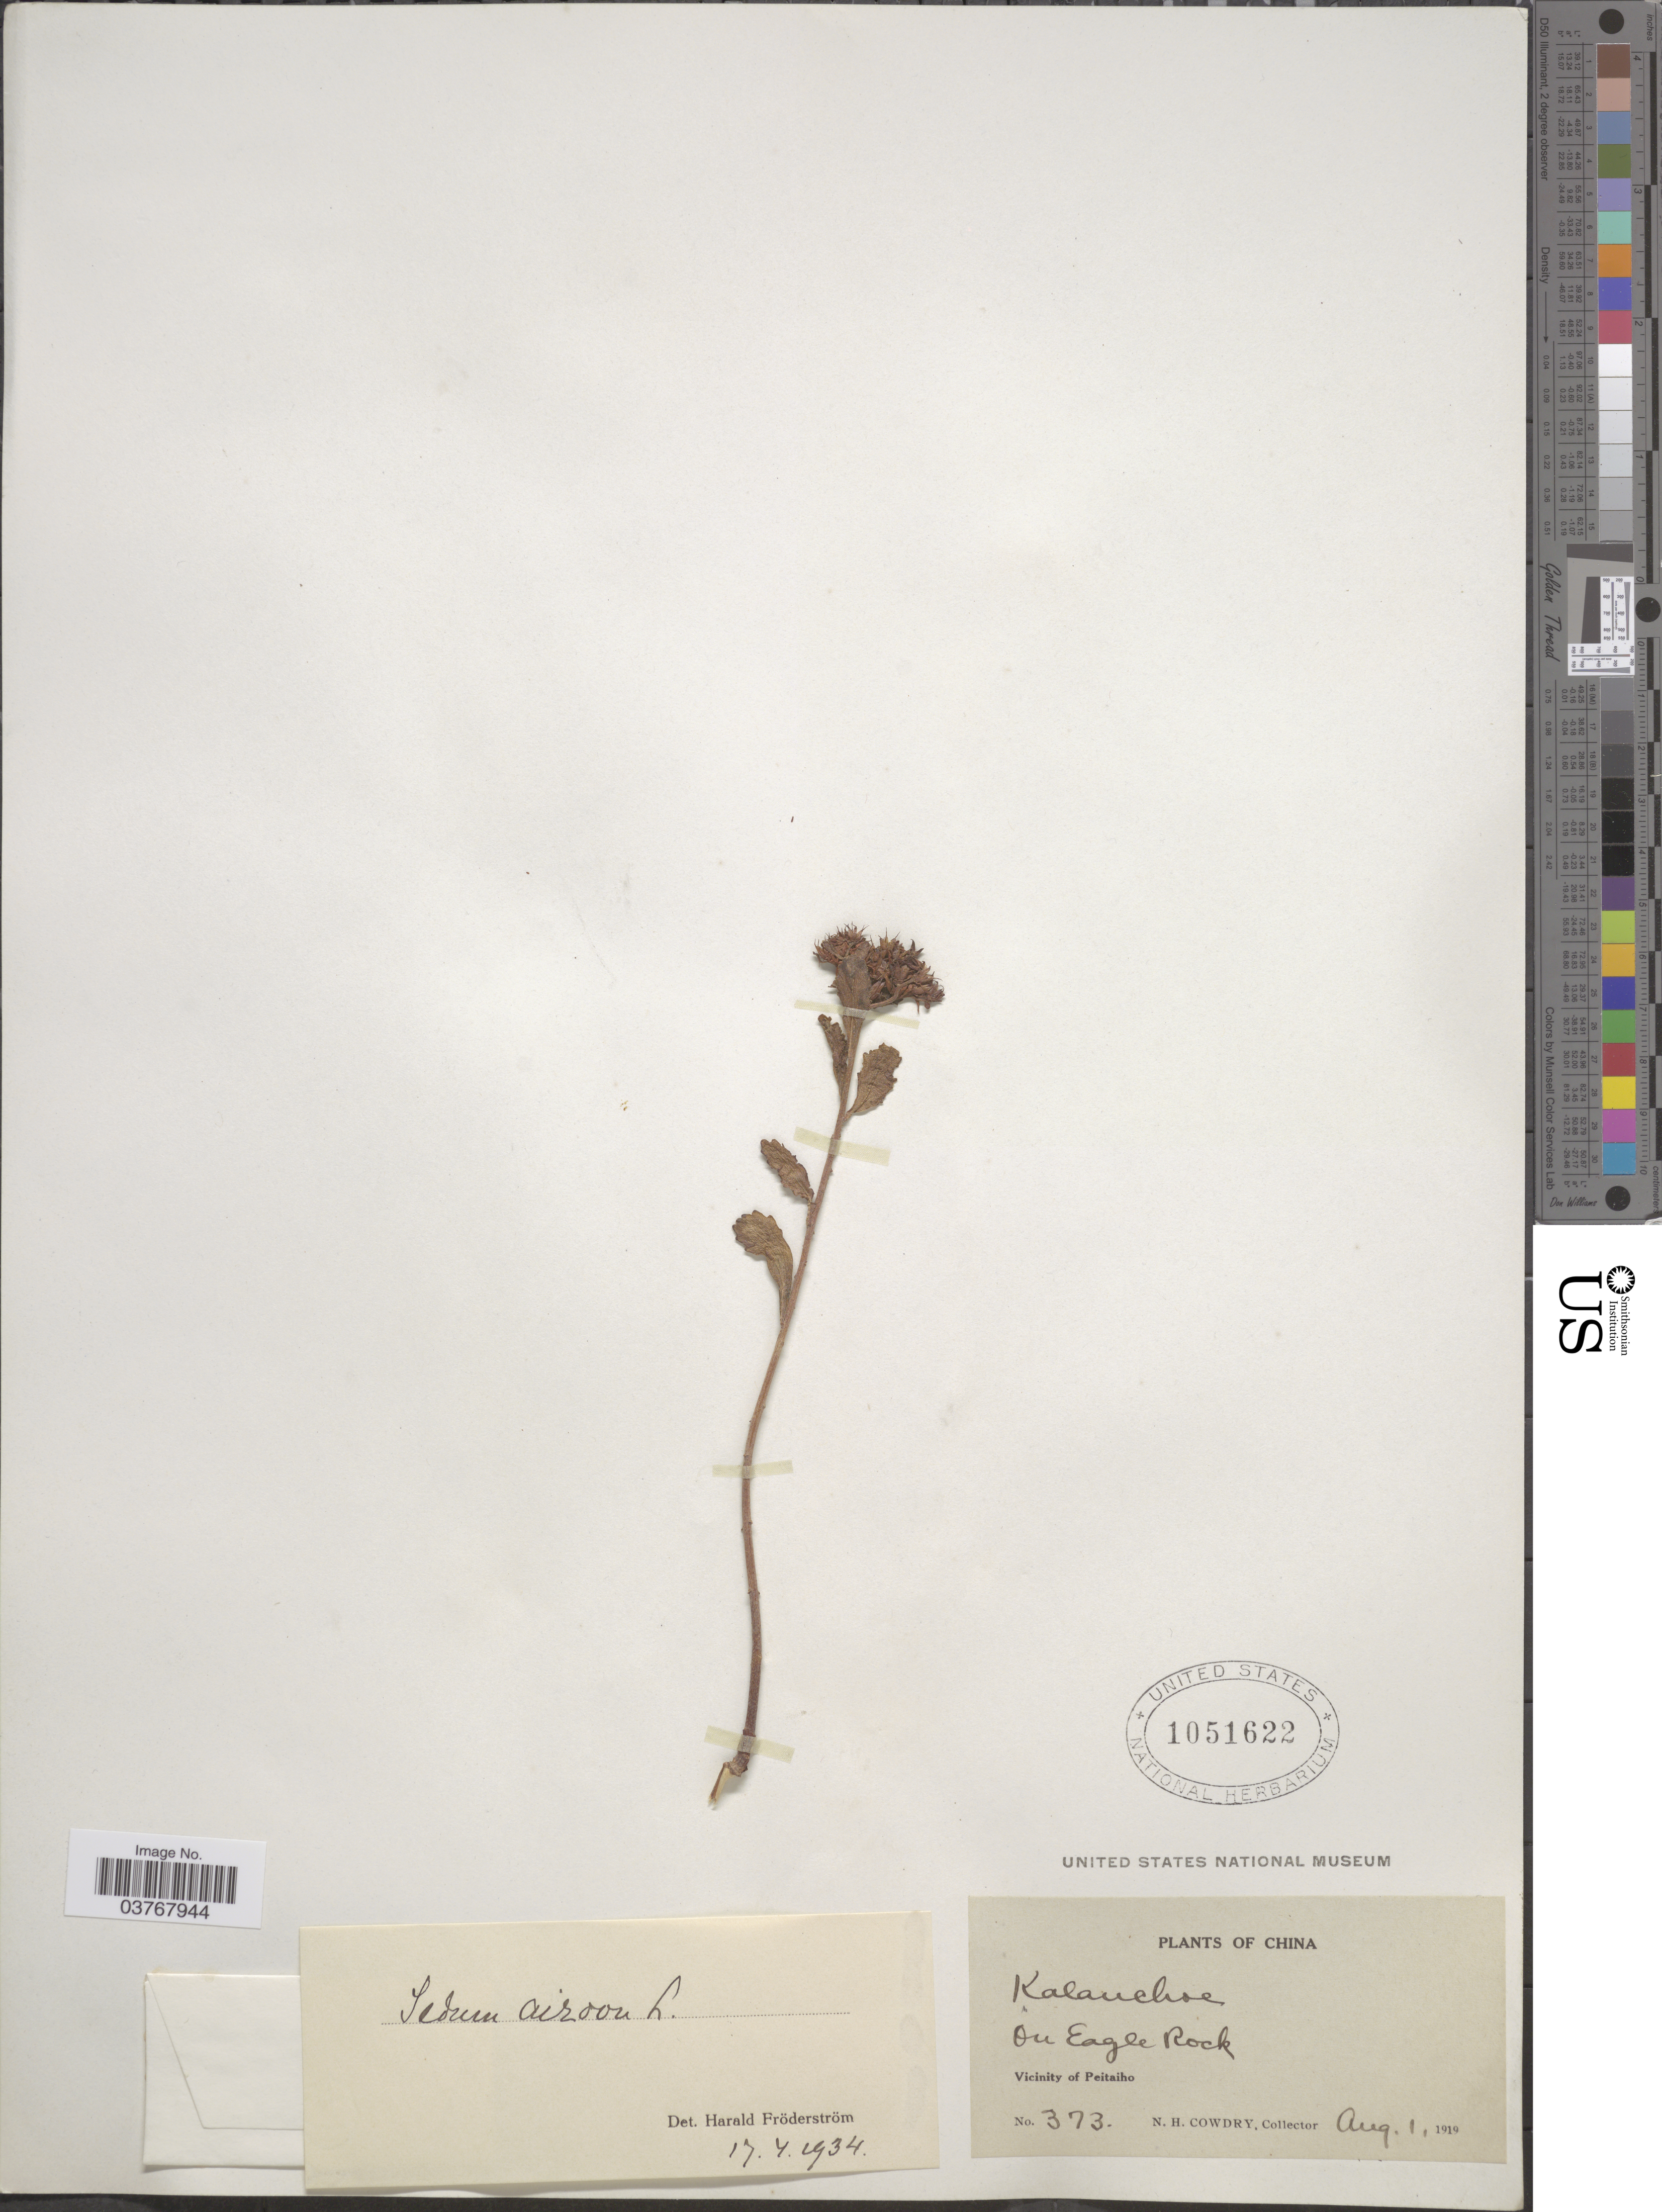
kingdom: Plantae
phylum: Tracheophyta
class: Magnoliopsida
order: Saxifragales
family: Crassulaceae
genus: Phedimus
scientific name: Phedimus aizoon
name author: (L.) 't Hart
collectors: N. H. Cowdry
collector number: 373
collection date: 1919-08-01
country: China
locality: On Eagle Rock. Vicinity of Peitaiho.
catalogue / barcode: US 1051622